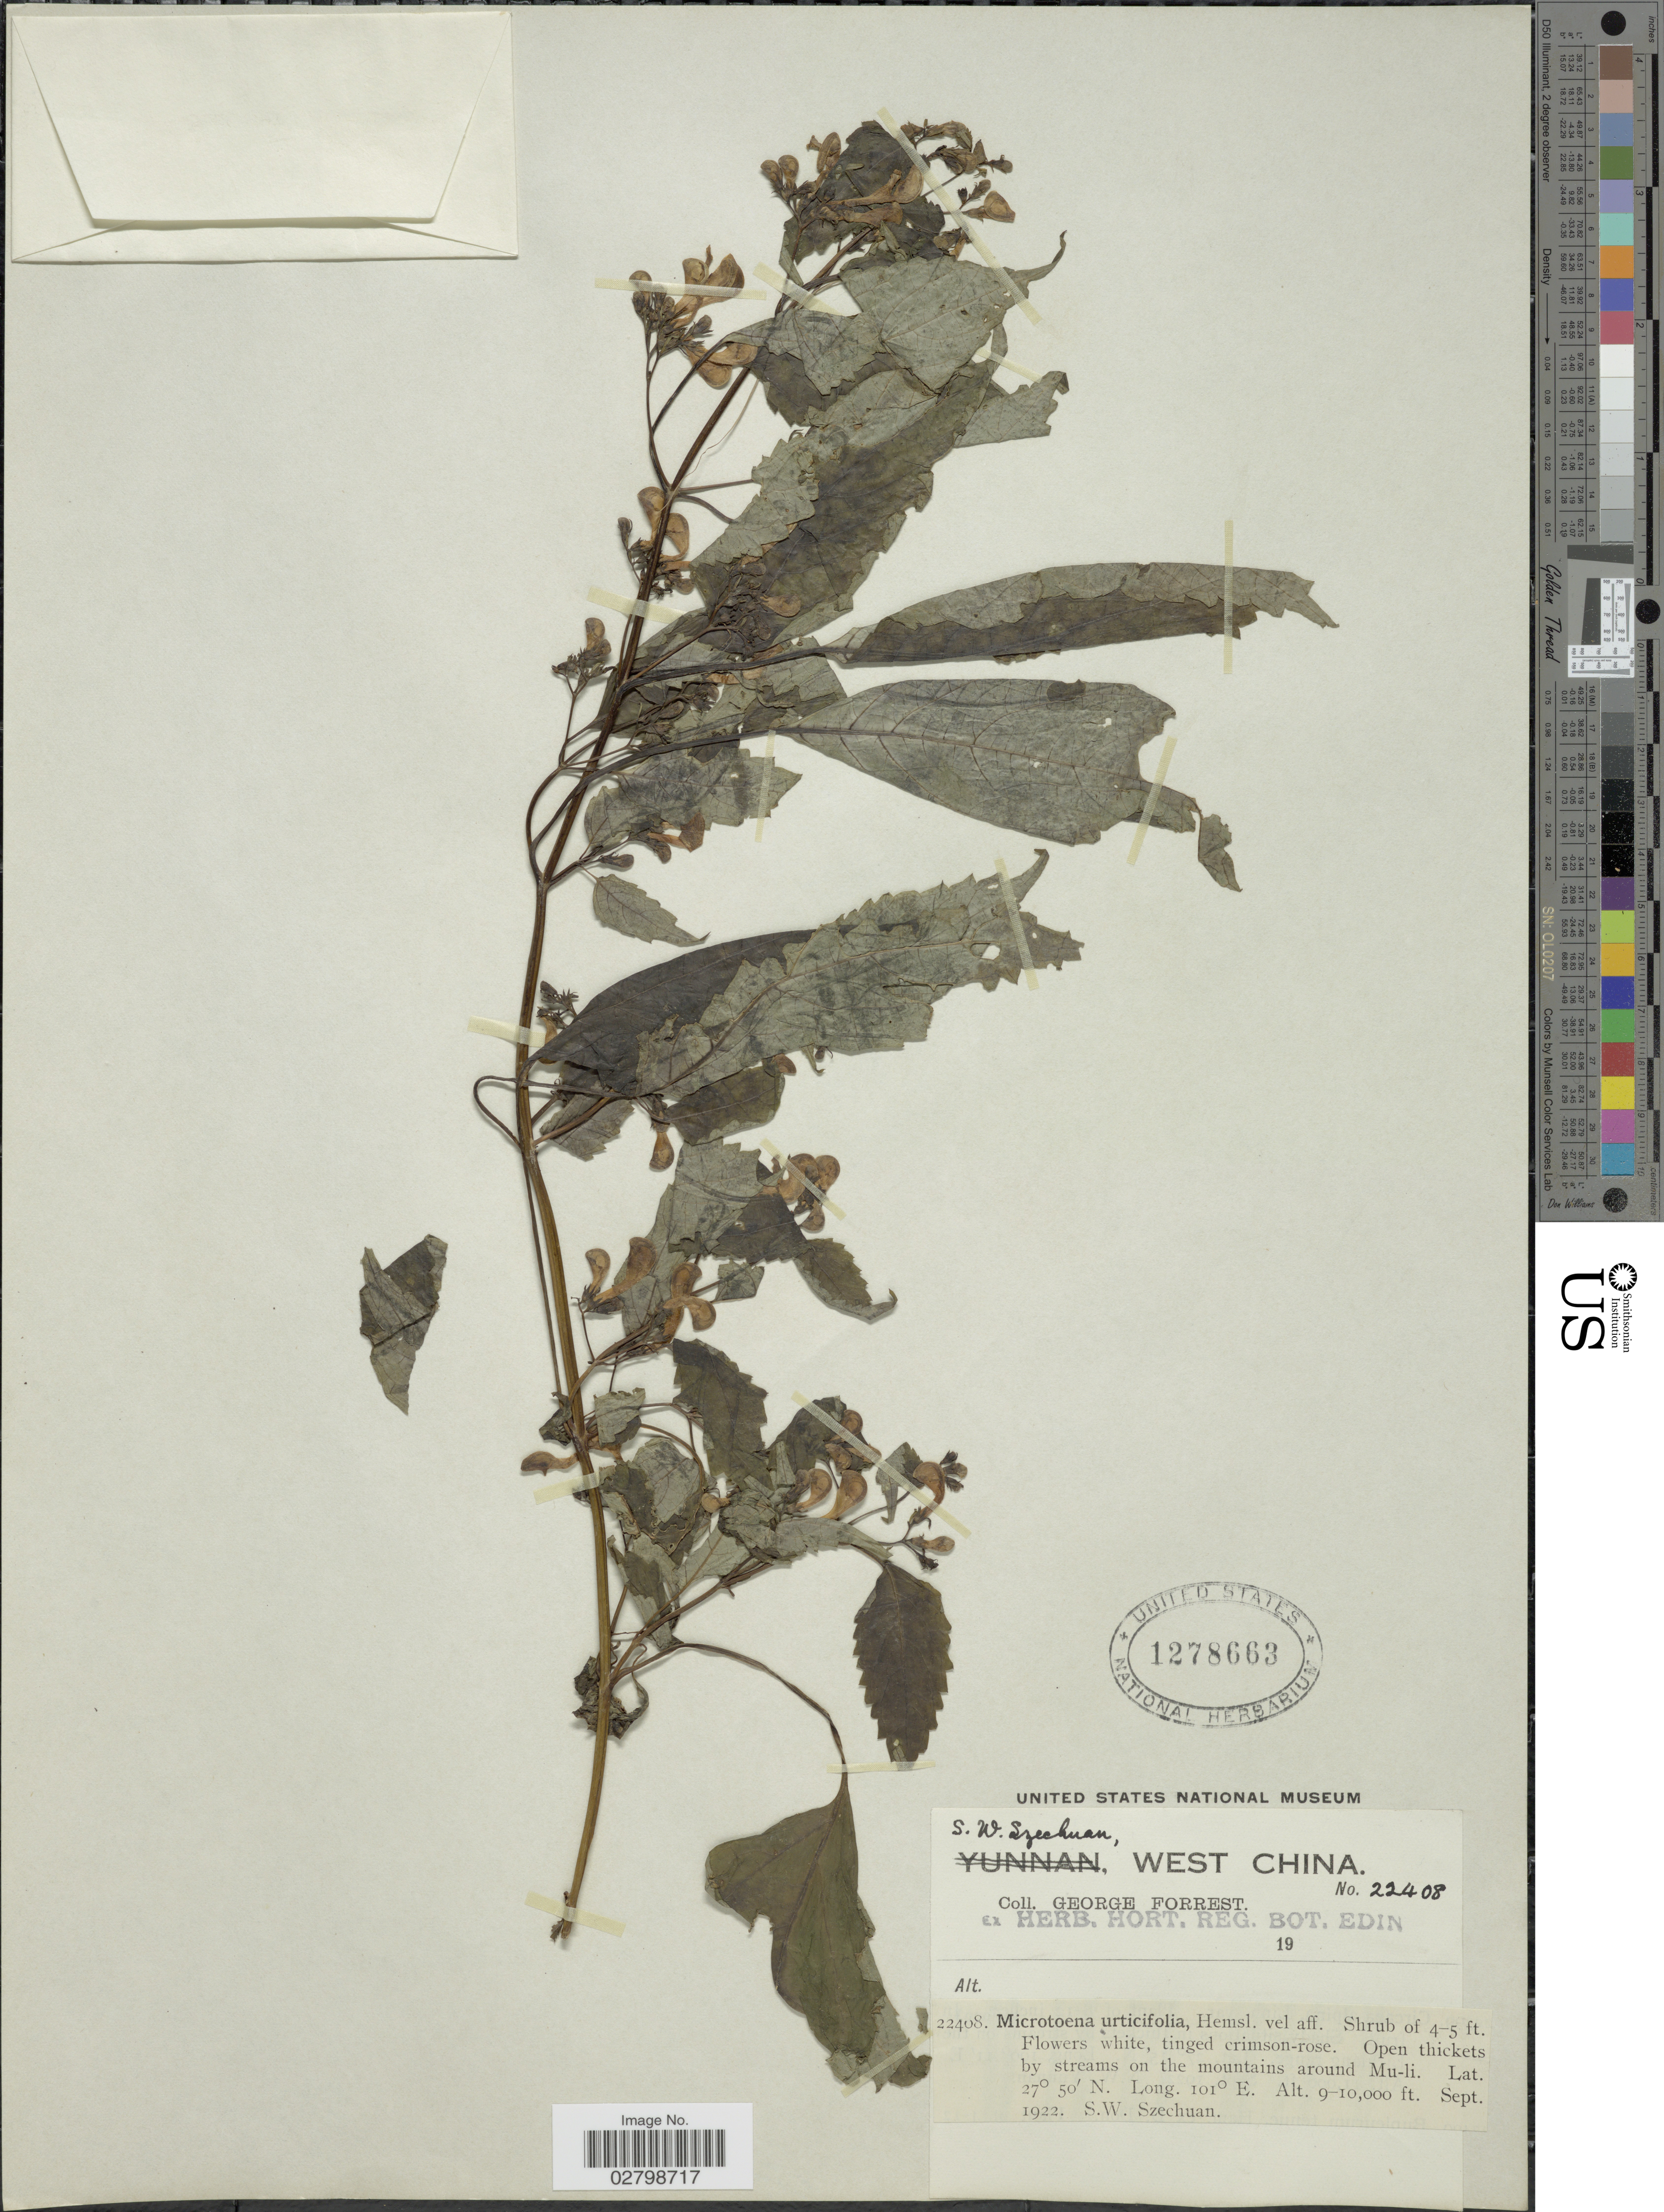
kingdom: Plantae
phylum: Tracheophyta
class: Magnoliopsida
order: Lamiales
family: Lamiaceae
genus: Microtoena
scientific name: Microtoena urticifolia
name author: Hemsl.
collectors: G. Forrest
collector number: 22408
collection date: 1922-09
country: China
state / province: Sichuan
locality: S.W. Szechuan, West China, around Mu-li.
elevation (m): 2743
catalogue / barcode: US 1278663